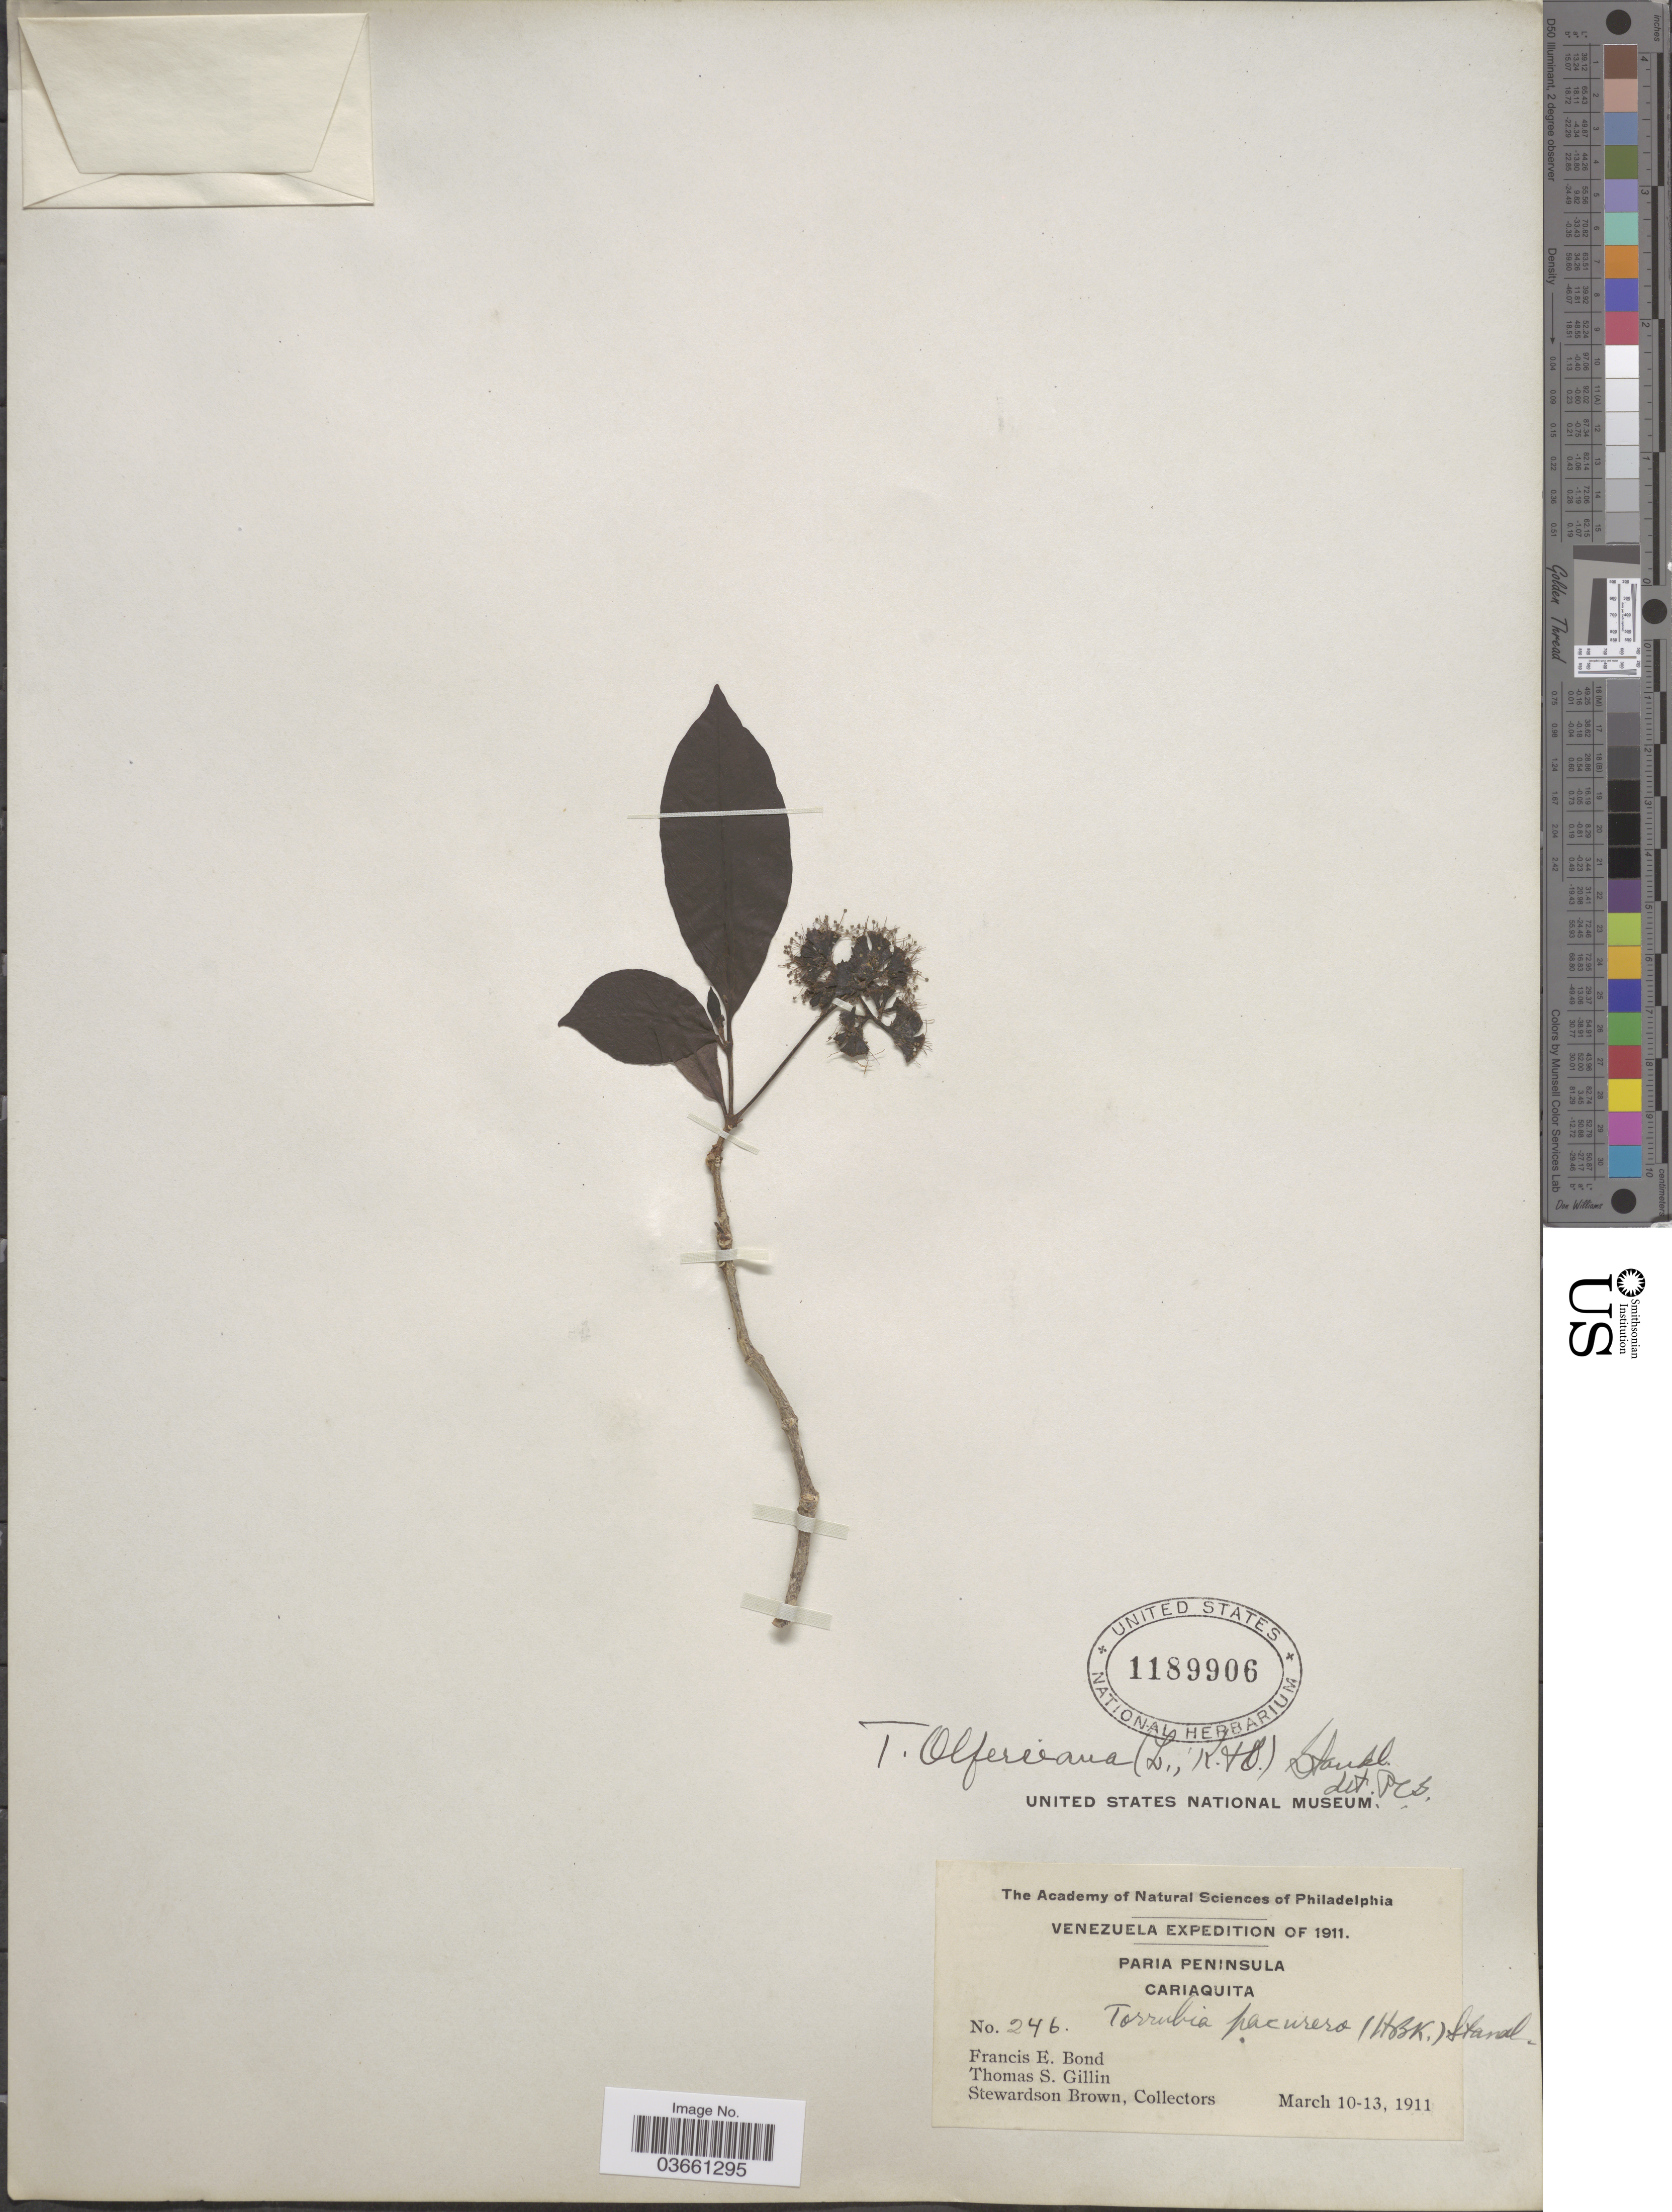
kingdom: Plantae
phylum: Tracheophyta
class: Magnoliopsida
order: Caryophyllales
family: Nyctaginaceae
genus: Guapira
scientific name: Guapira opposita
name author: (Vell.) Reitz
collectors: F. Bond, T. Gillin & S. Brown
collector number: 246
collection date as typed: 10-13 March 1911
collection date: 1911-03-10/1911-03-13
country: Venezuela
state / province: Sucre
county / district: Valdez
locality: Paria Peninsula, Cariaquito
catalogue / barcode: US 1189906